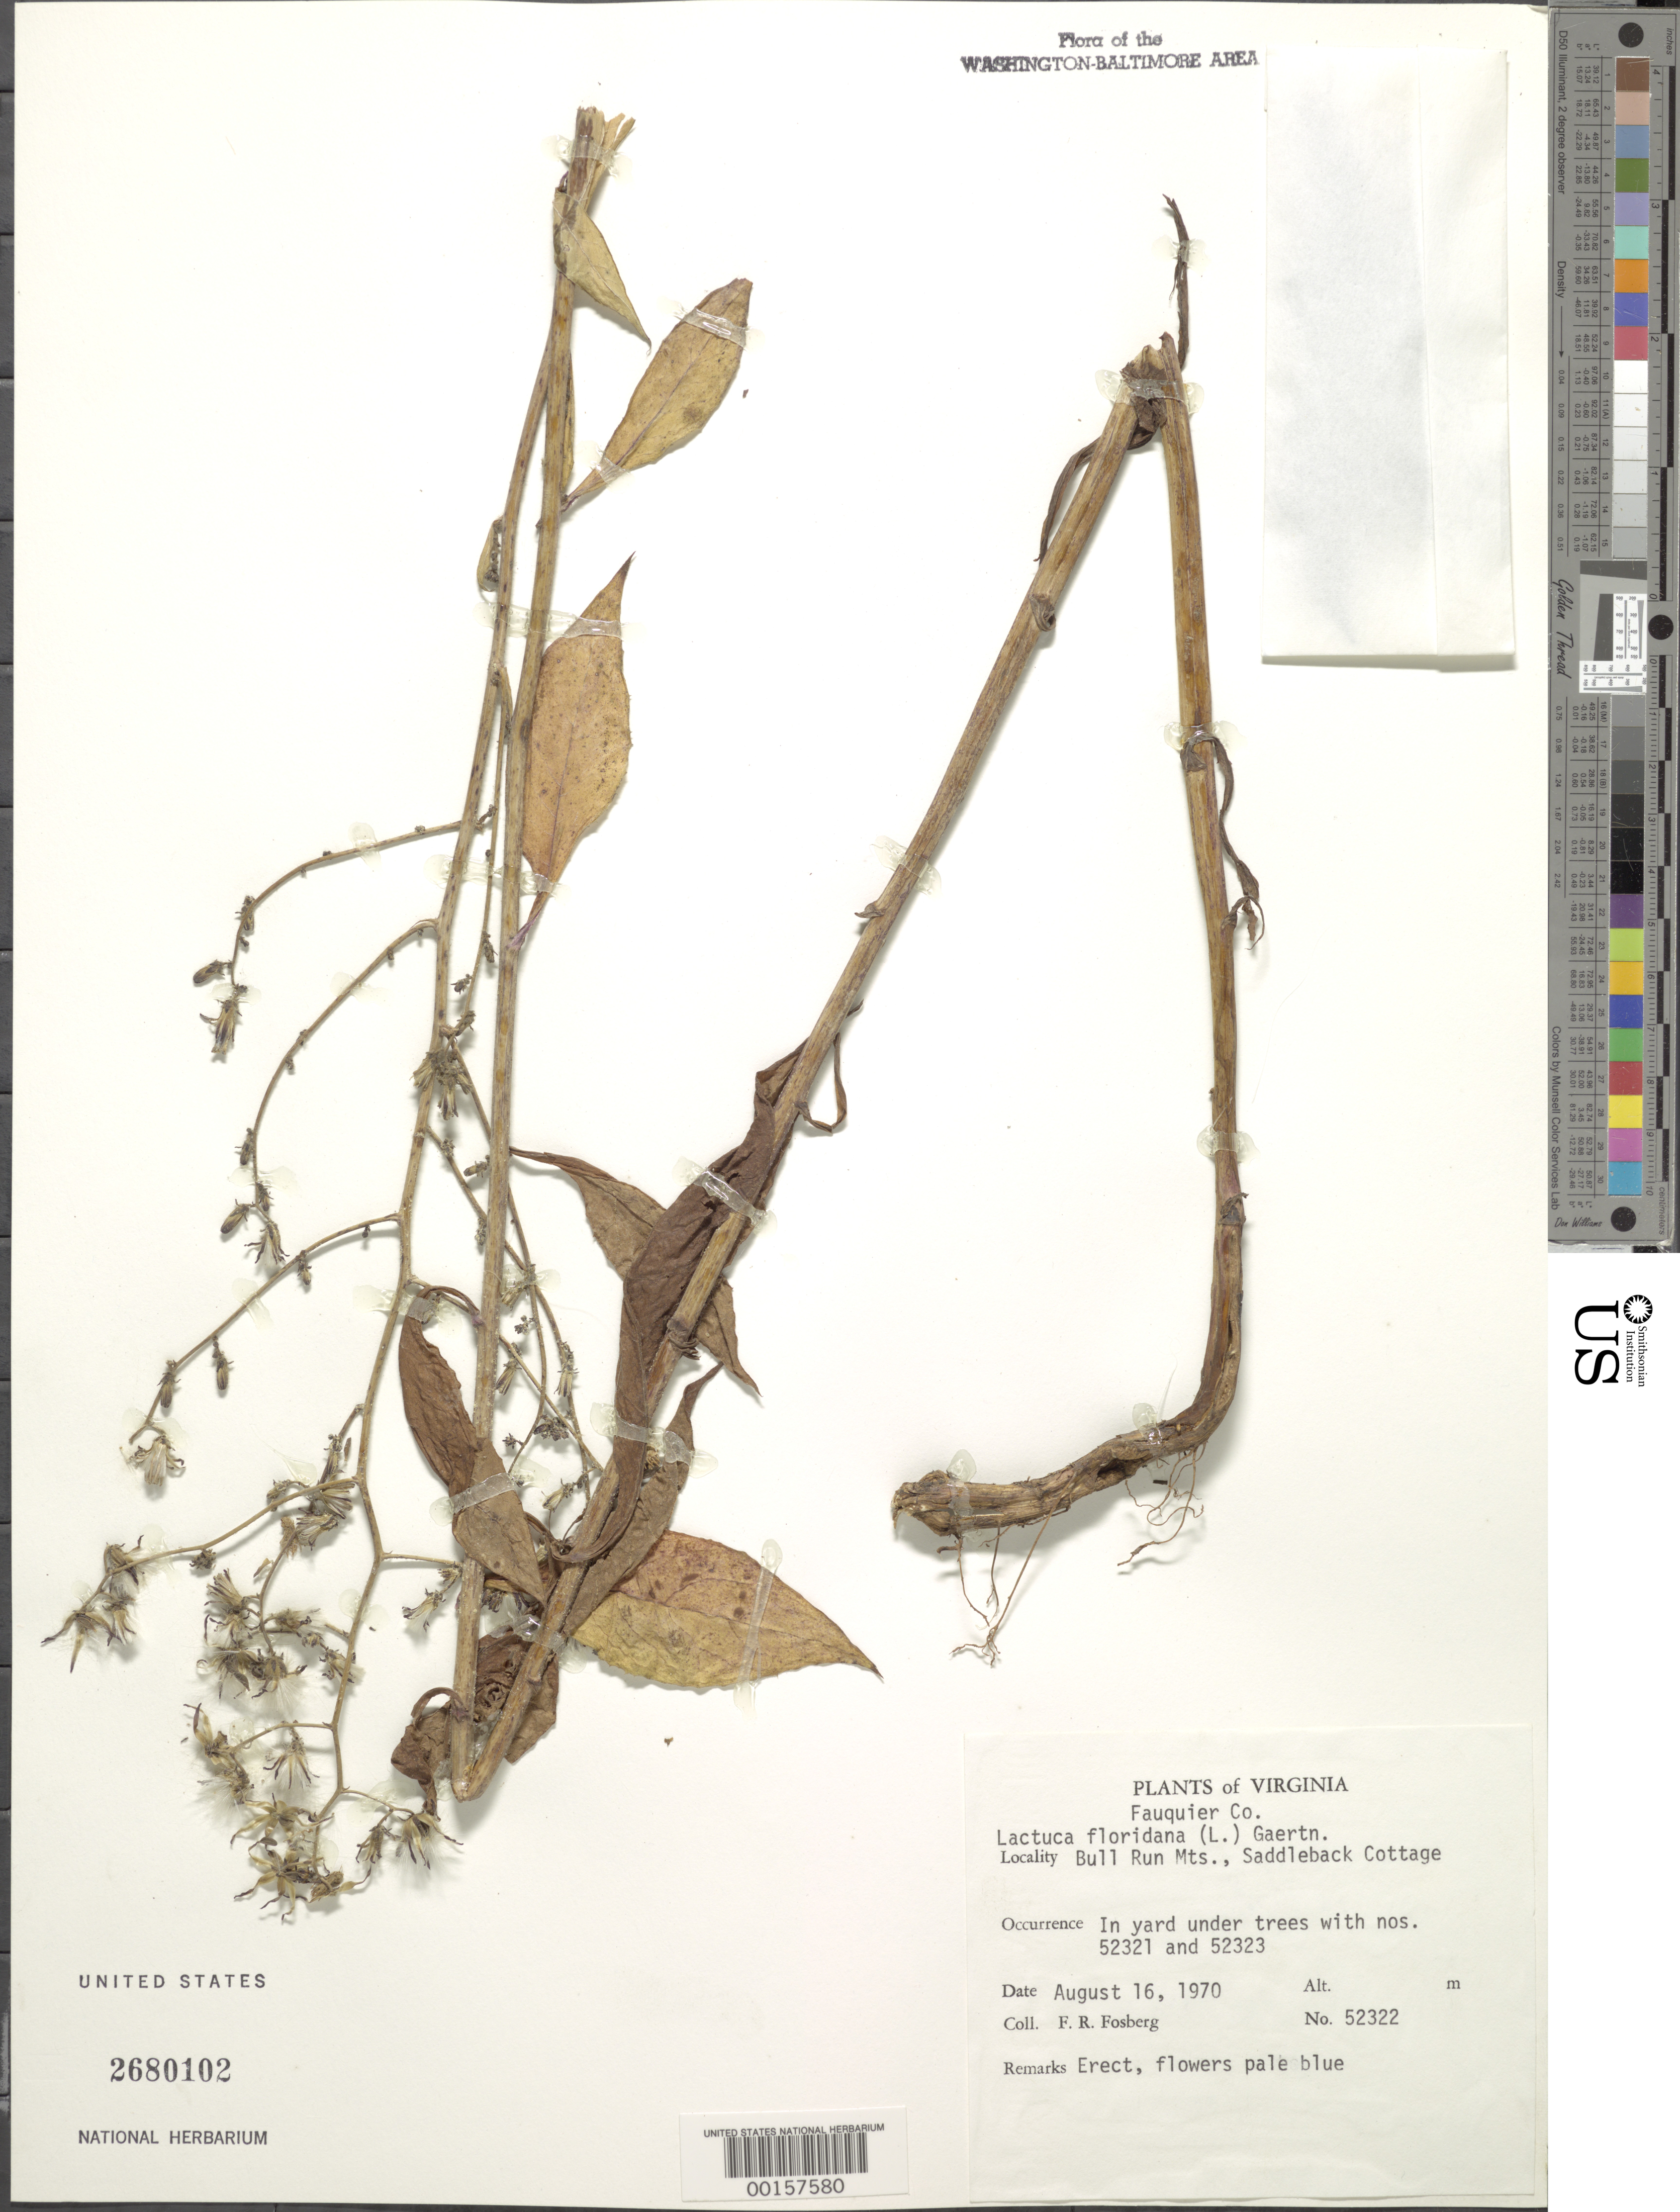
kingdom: Plantae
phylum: Tracheophyta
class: Magnoliopsida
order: Asterales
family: Asteraceae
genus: Lactuca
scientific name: Lactuca floridana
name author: (L.) Gaertn.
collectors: F. R. Fosberg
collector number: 52322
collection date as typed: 16 Aug 1970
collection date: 1970-08-16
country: United States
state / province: Virginia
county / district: Fauquier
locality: Saddleback Cottage Bull Run Mountains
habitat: Yard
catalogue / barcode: US 2680102